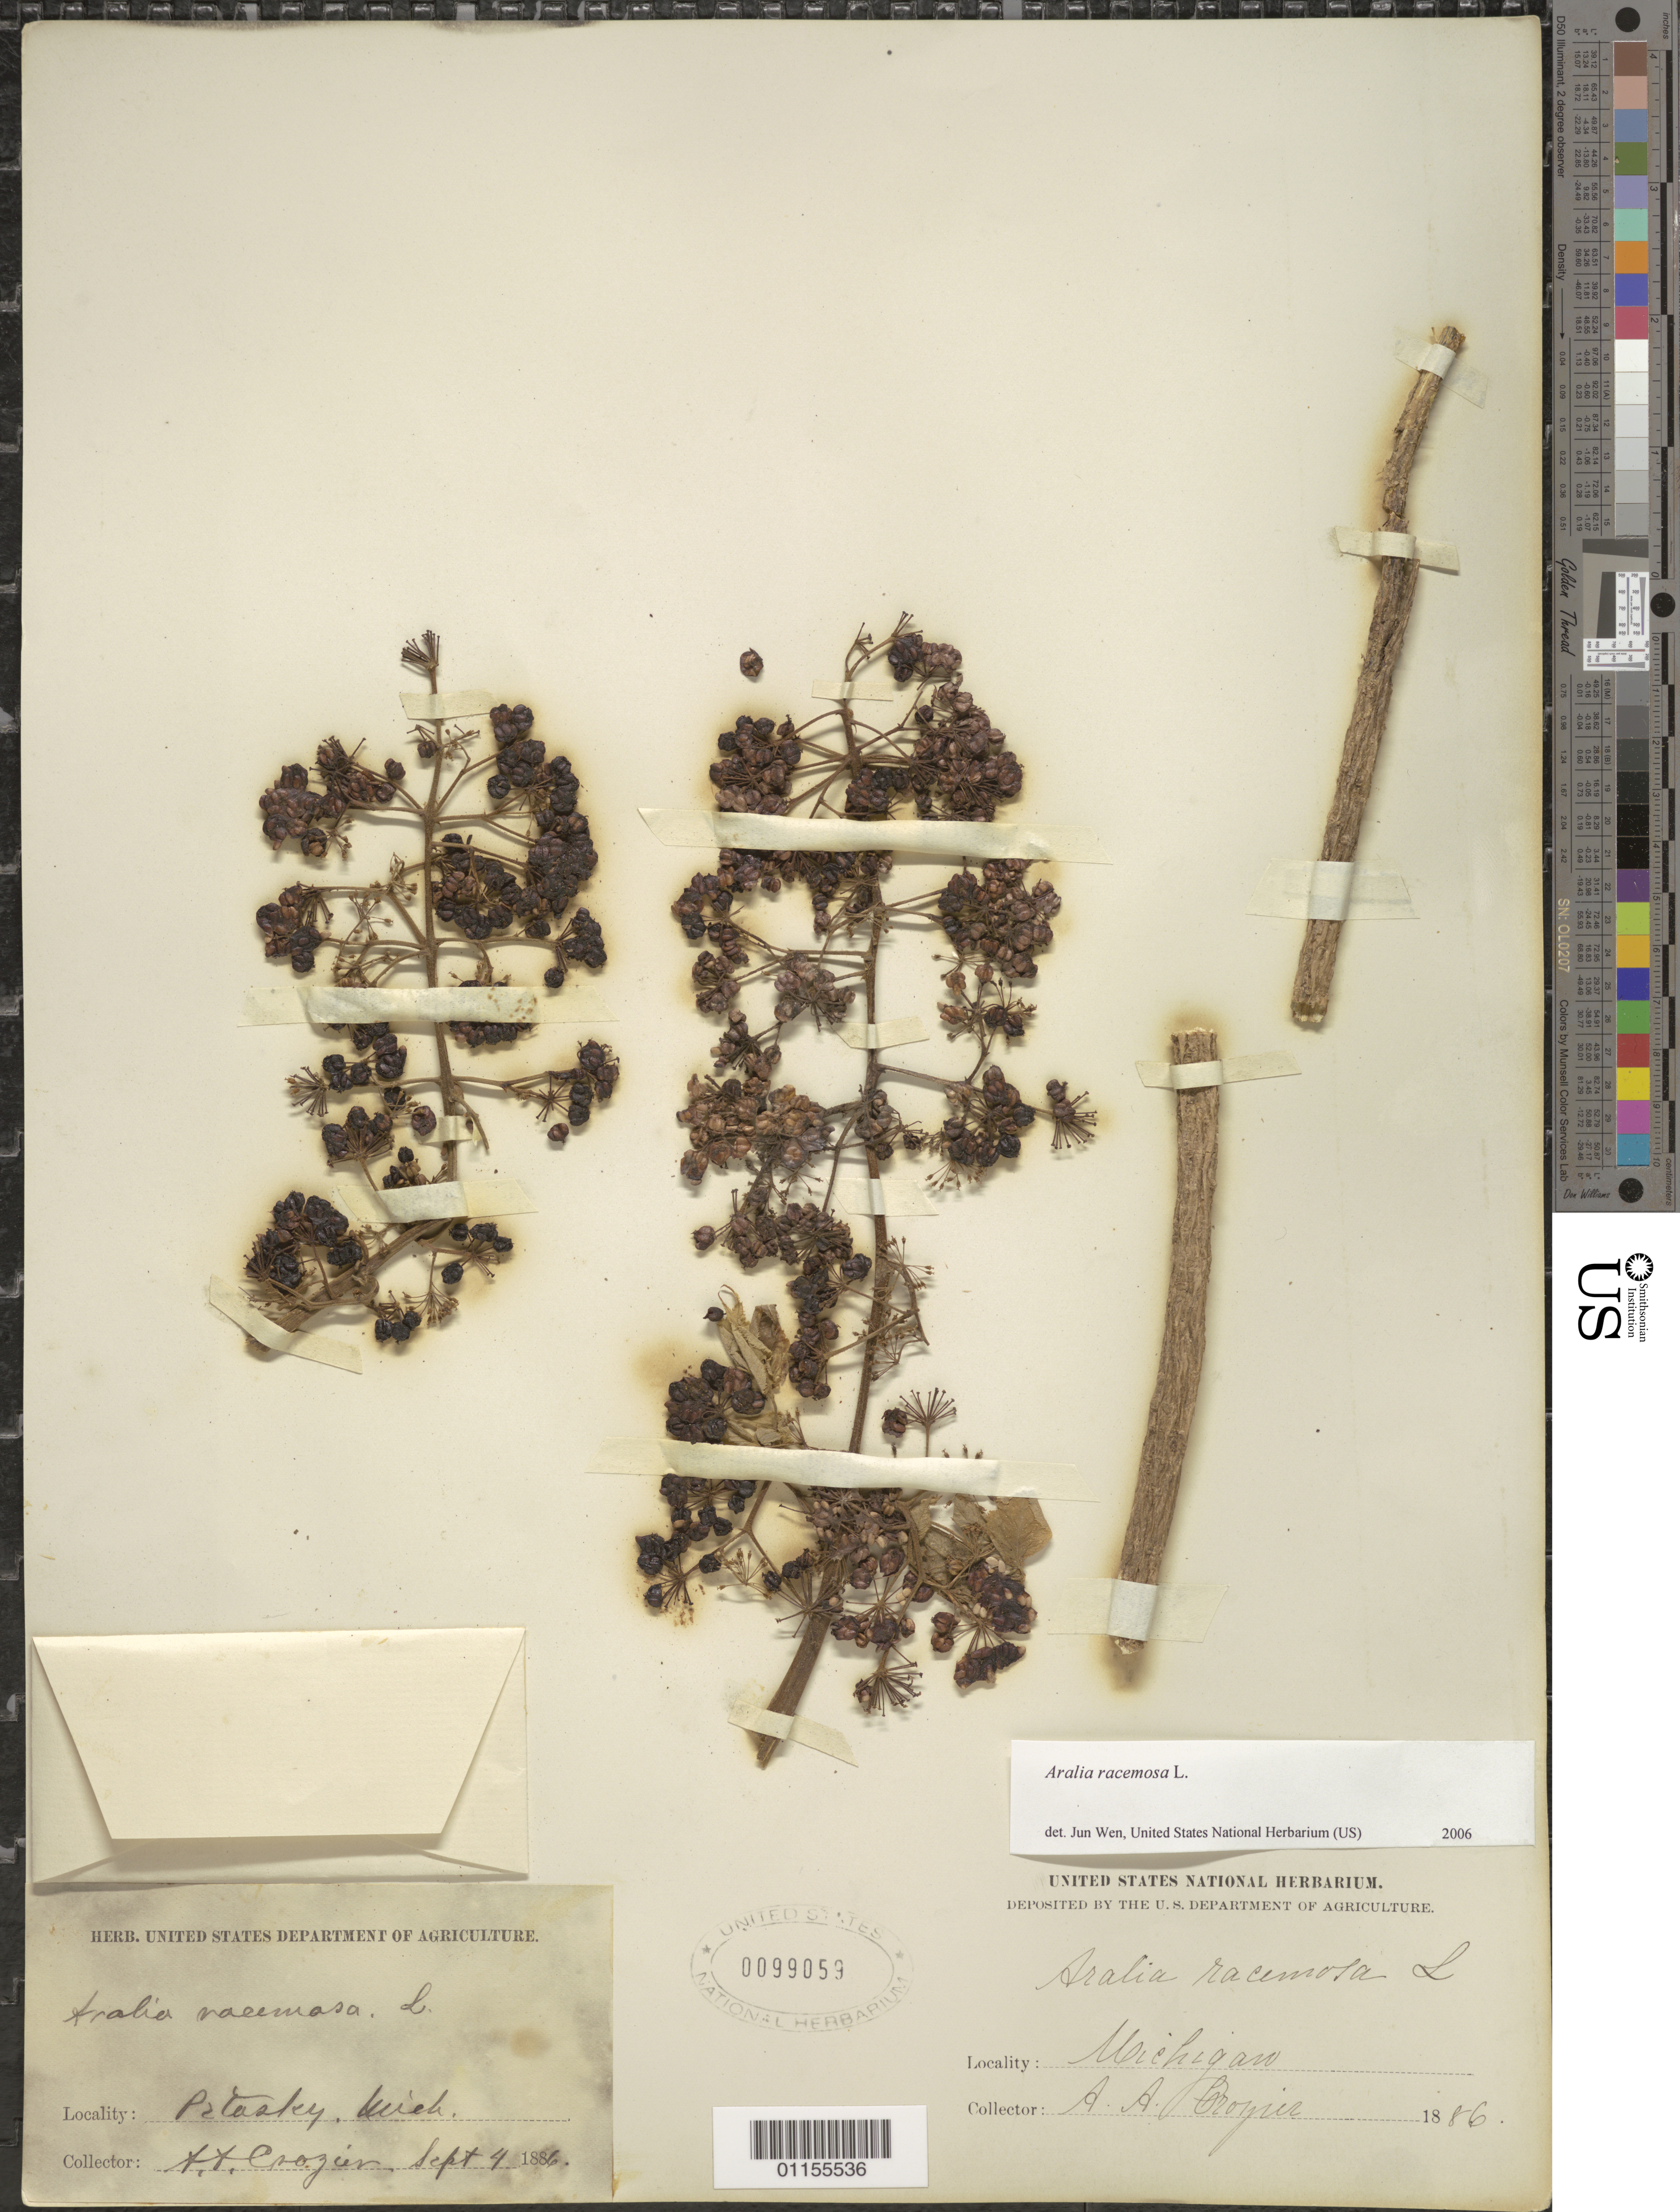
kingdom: Plantae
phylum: Tracheophyta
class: Magnoliopsida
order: Apiales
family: Araliaceae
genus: Aralia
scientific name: Aralia racemosa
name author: L.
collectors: A. Crozier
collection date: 1886-09-04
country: United States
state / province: Michigan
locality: Petoskey.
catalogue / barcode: US 99059